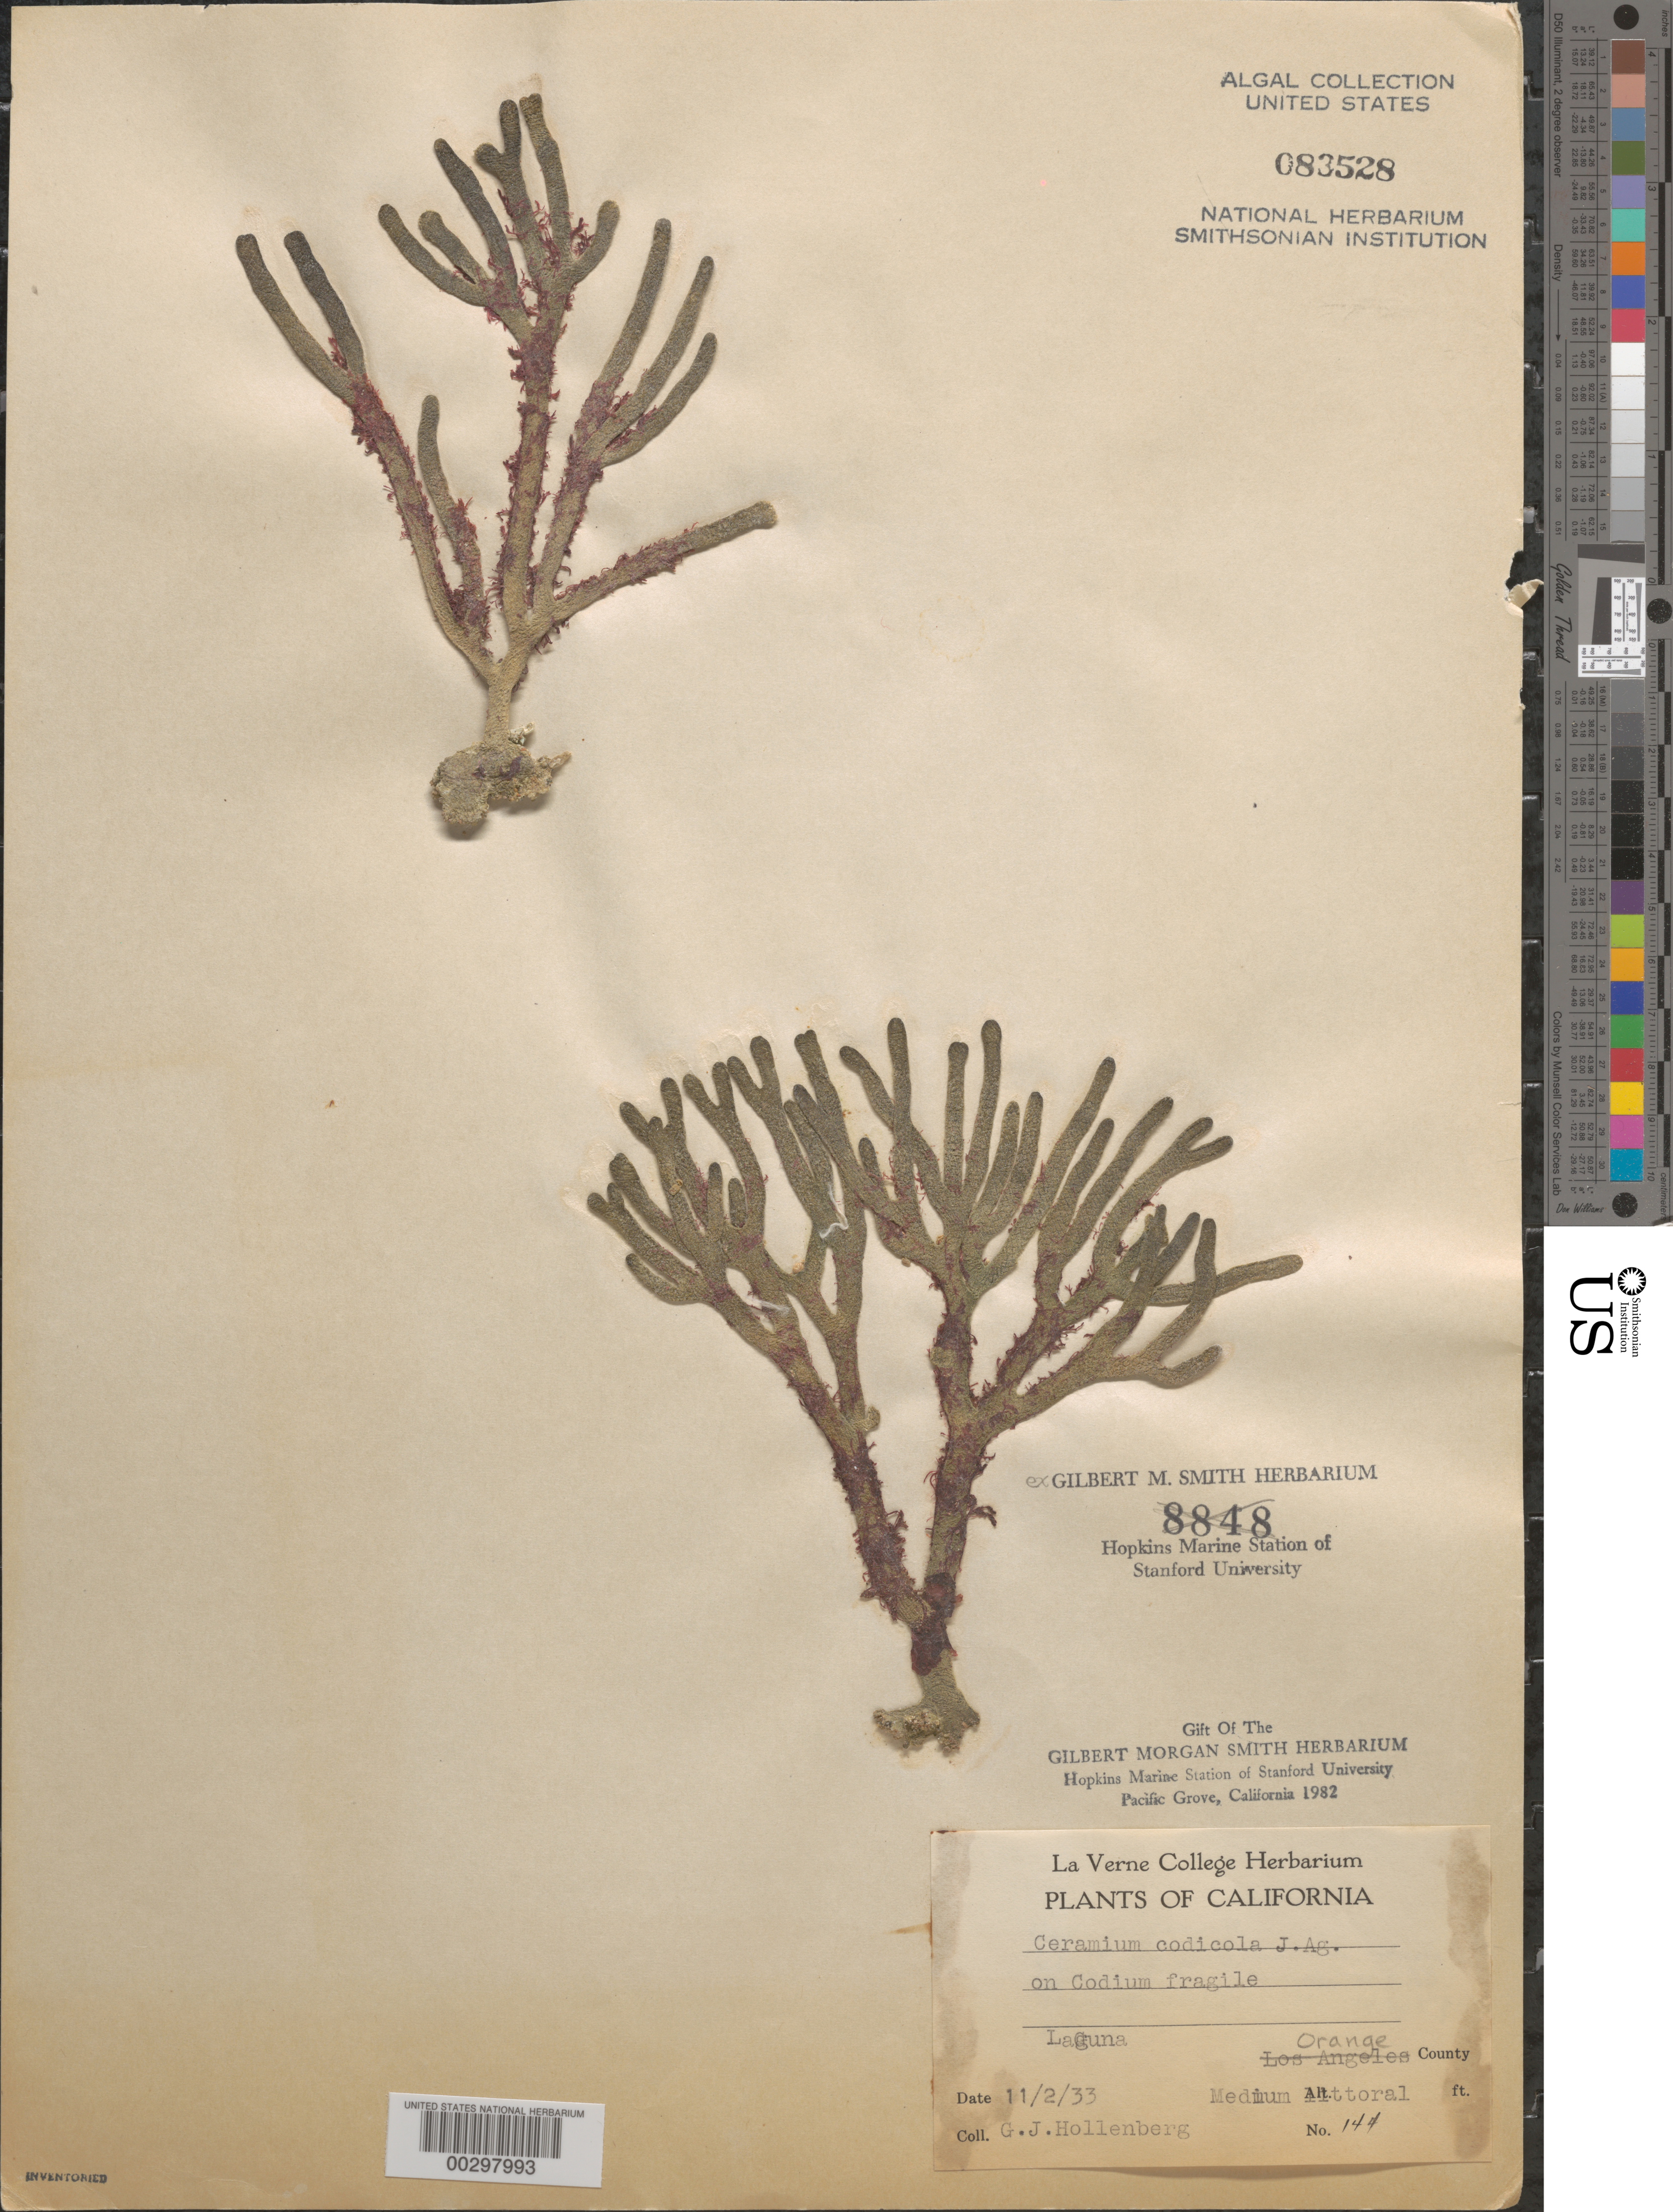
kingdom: Plantae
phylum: Rhodophyta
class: Florideophyceae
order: Ceramiales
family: Ceramiaceae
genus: Ceramium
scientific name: Ceramium codicola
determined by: Hollenberg, George J.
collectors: G. Hollenberg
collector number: GJH 144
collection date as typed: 02 Nov 1933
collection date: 1933-11-02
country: United States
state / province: California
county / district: Orange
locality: Laguna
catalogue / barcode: US 83528